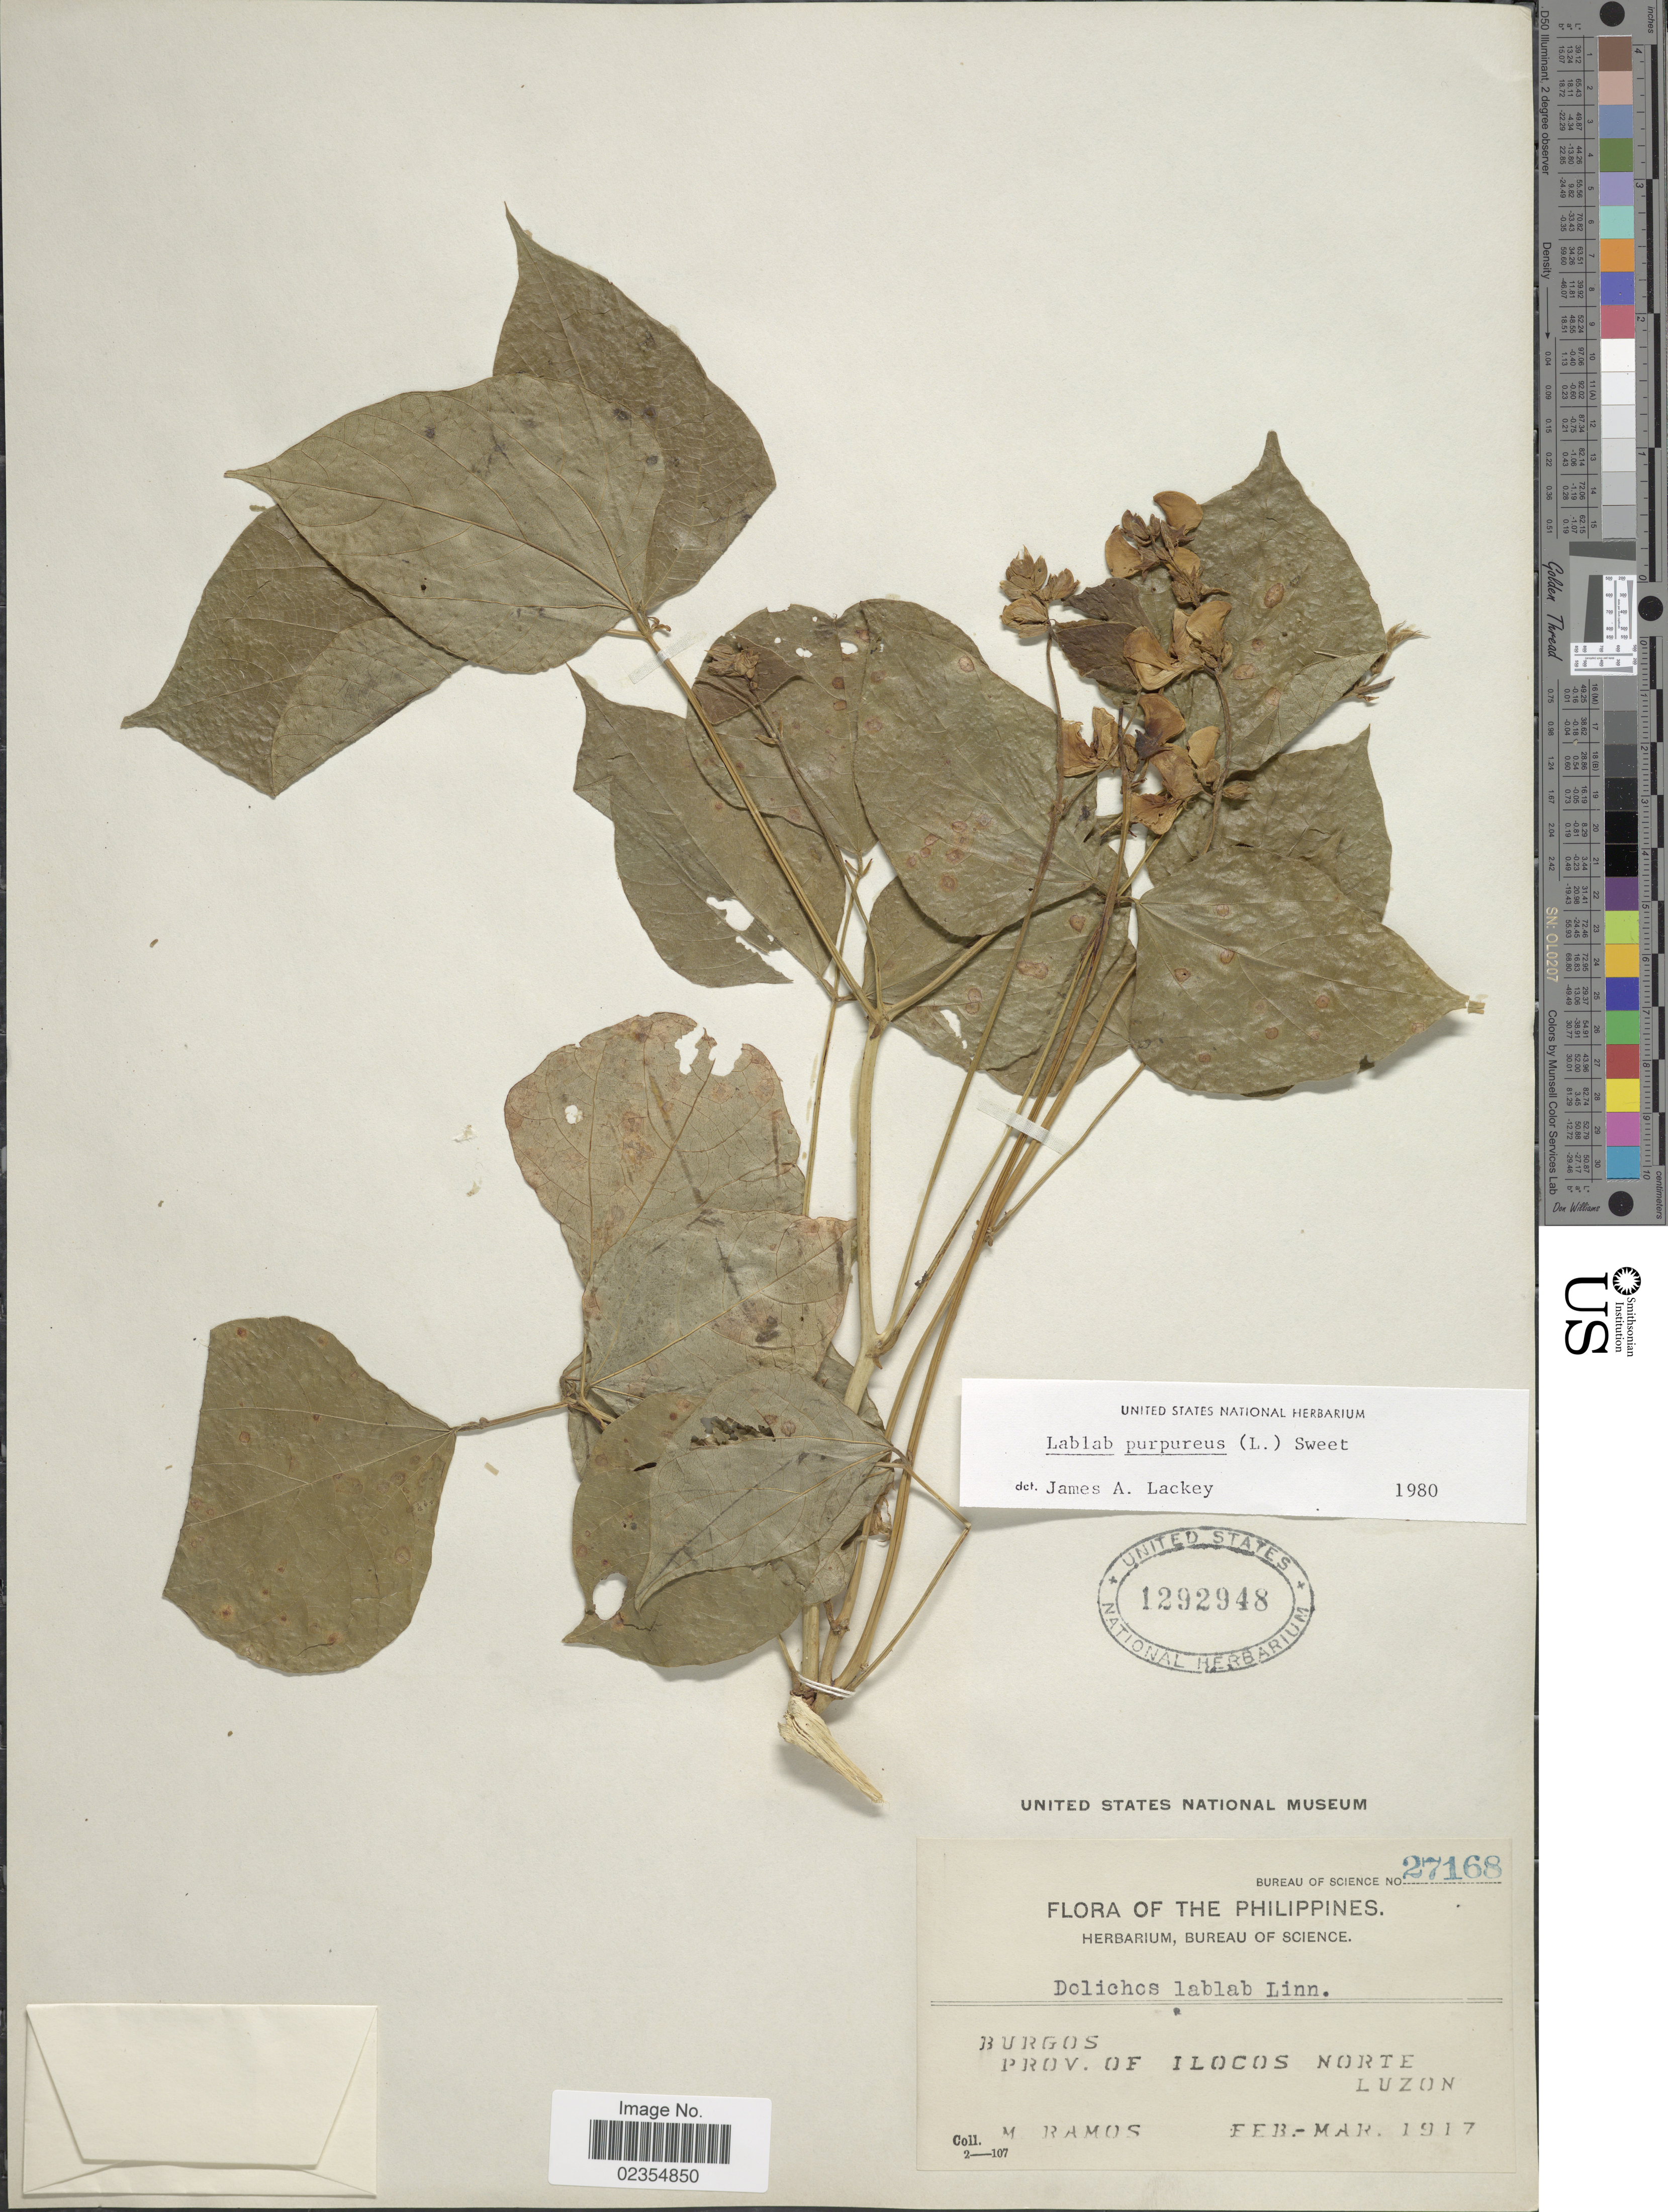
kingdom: Plantae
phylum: Tracheophyta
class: Magnoliopsida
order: Fabales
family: Fabaceae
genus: Lablab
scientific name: Lablab purpureus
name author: (L.) Sweet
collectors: M. Ramos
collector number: Bureau of Science 27168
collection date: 1917-02/1917-03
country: Philippines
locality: Prov. of Ilocos Norte, Luzon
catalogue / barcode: US 1292948